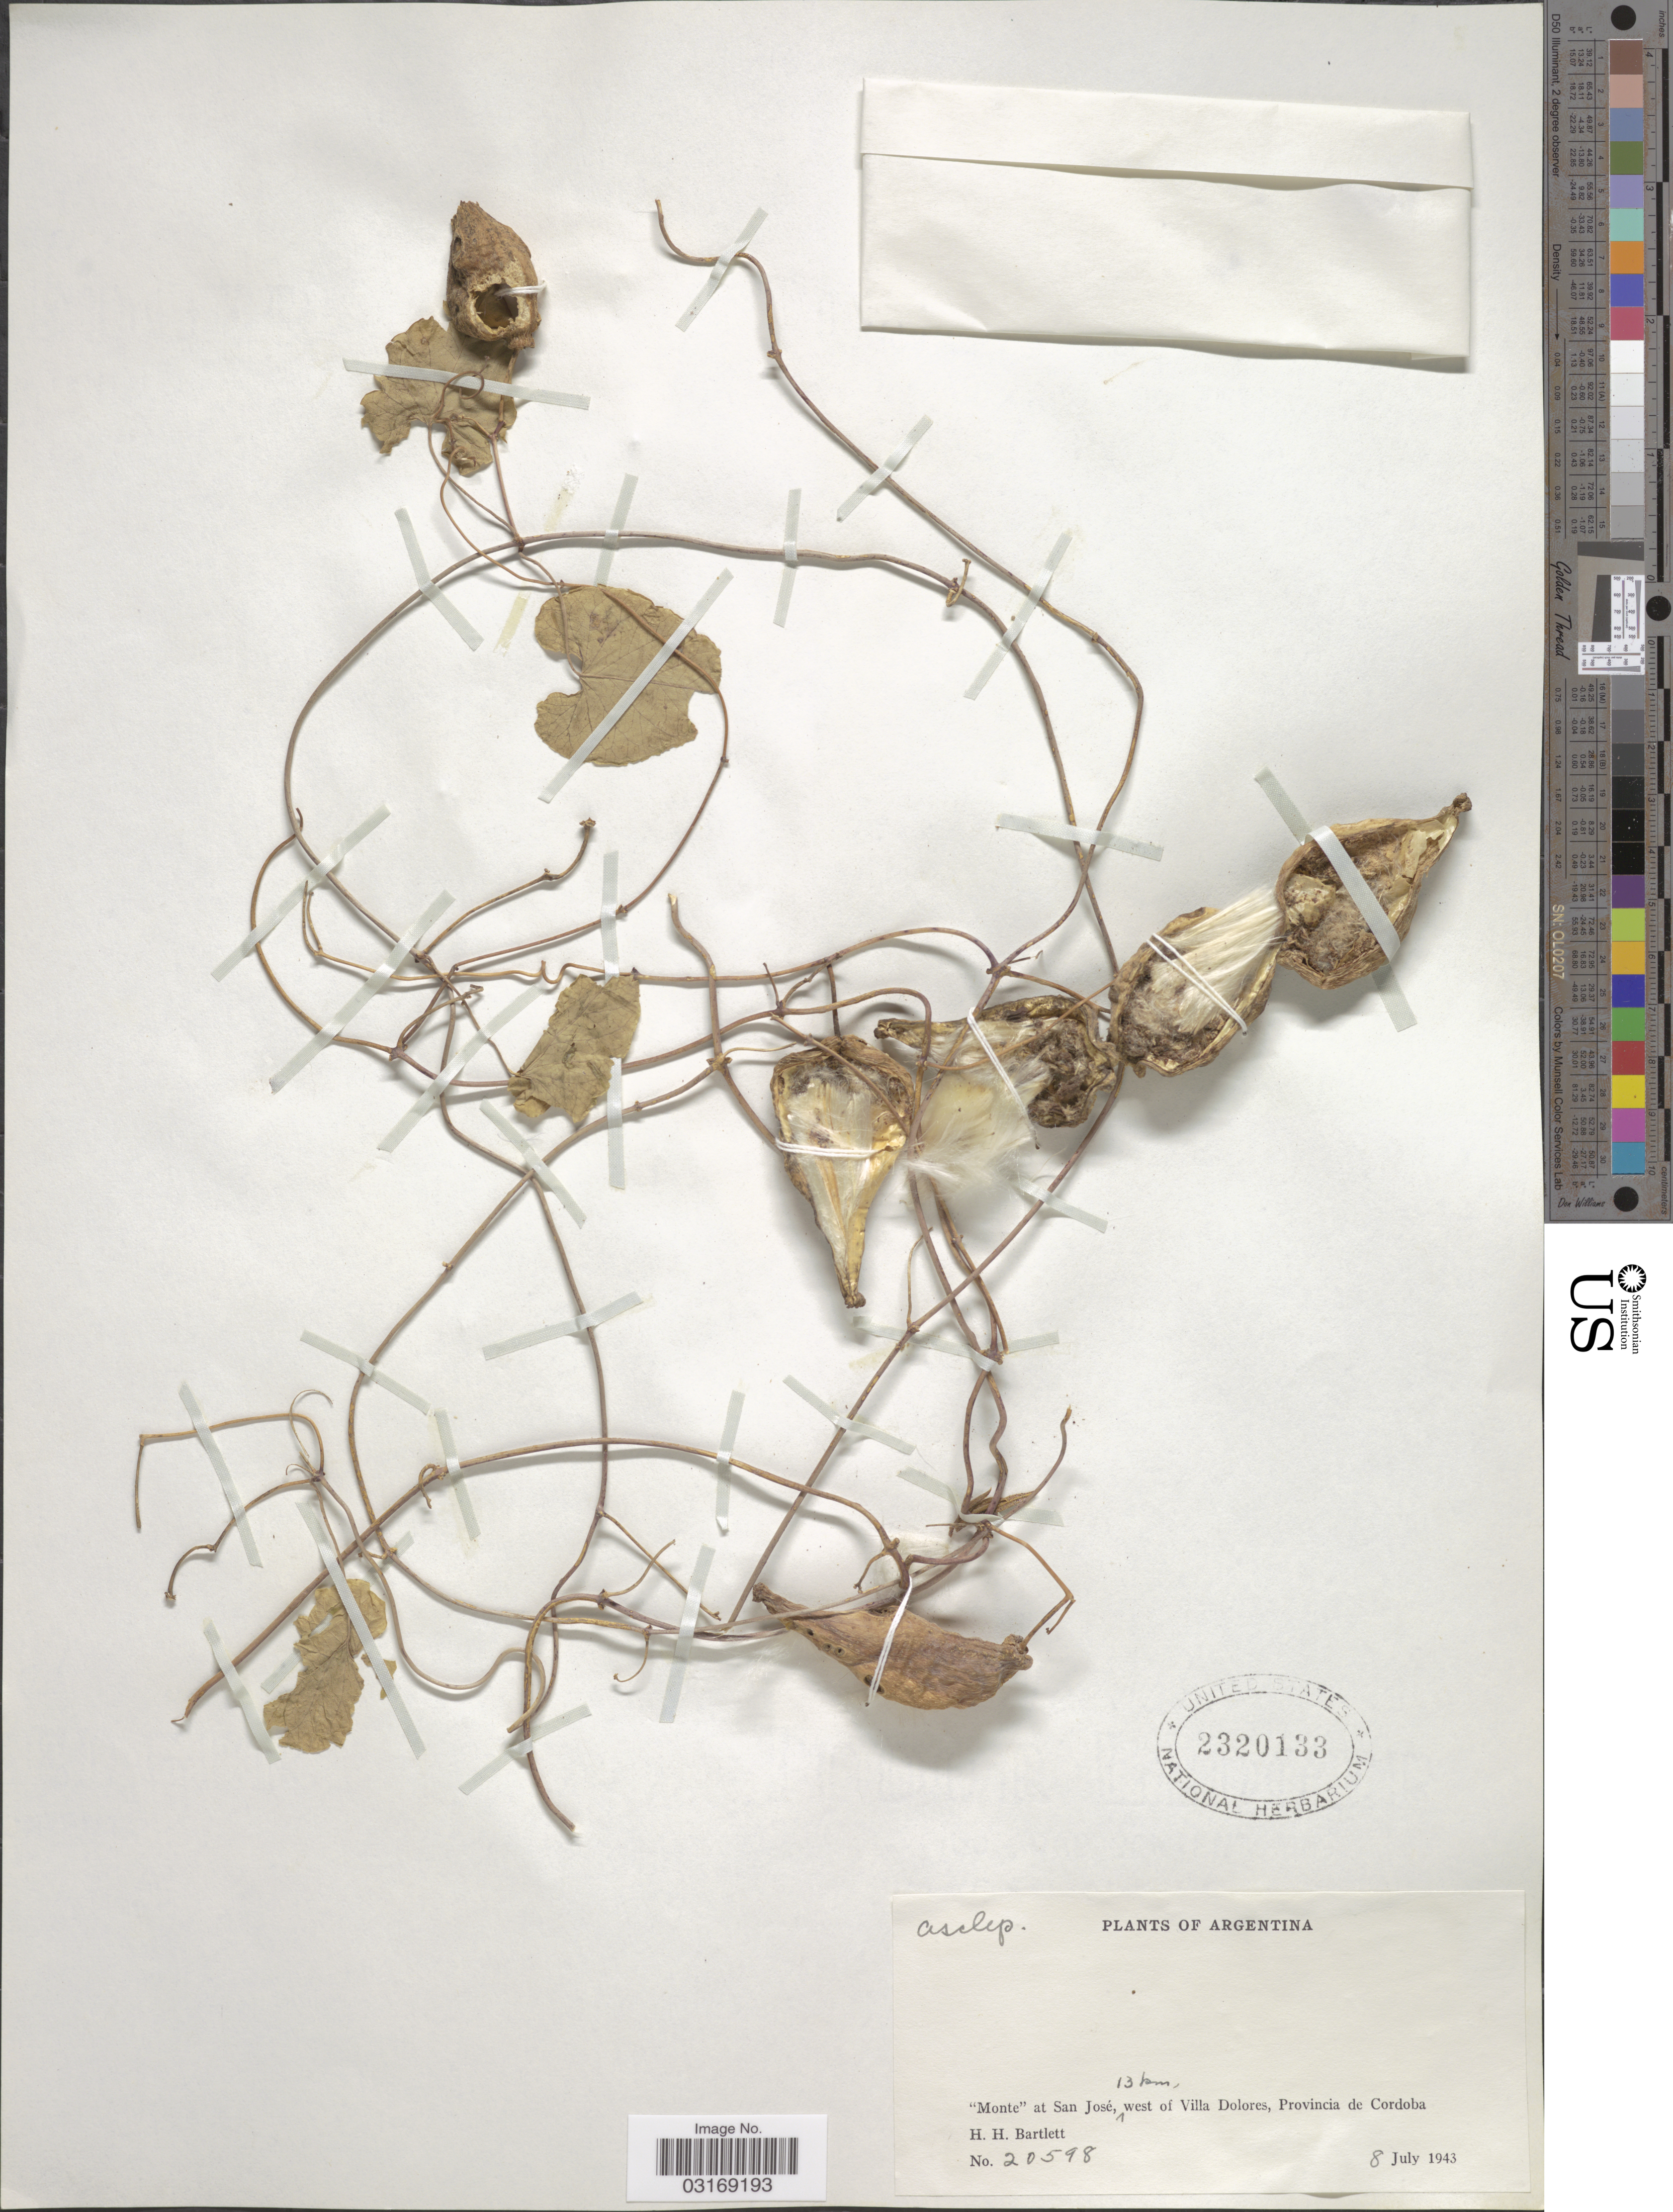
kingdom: Plantae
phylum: Tracheophyta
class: Magnoliopsida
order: Gentianales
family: Apocynaceae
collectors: H. H. Bartlett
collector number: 20598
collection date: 1943-07-08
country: Argentina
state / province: Cordoba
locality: Monte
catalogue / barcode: US 2320133